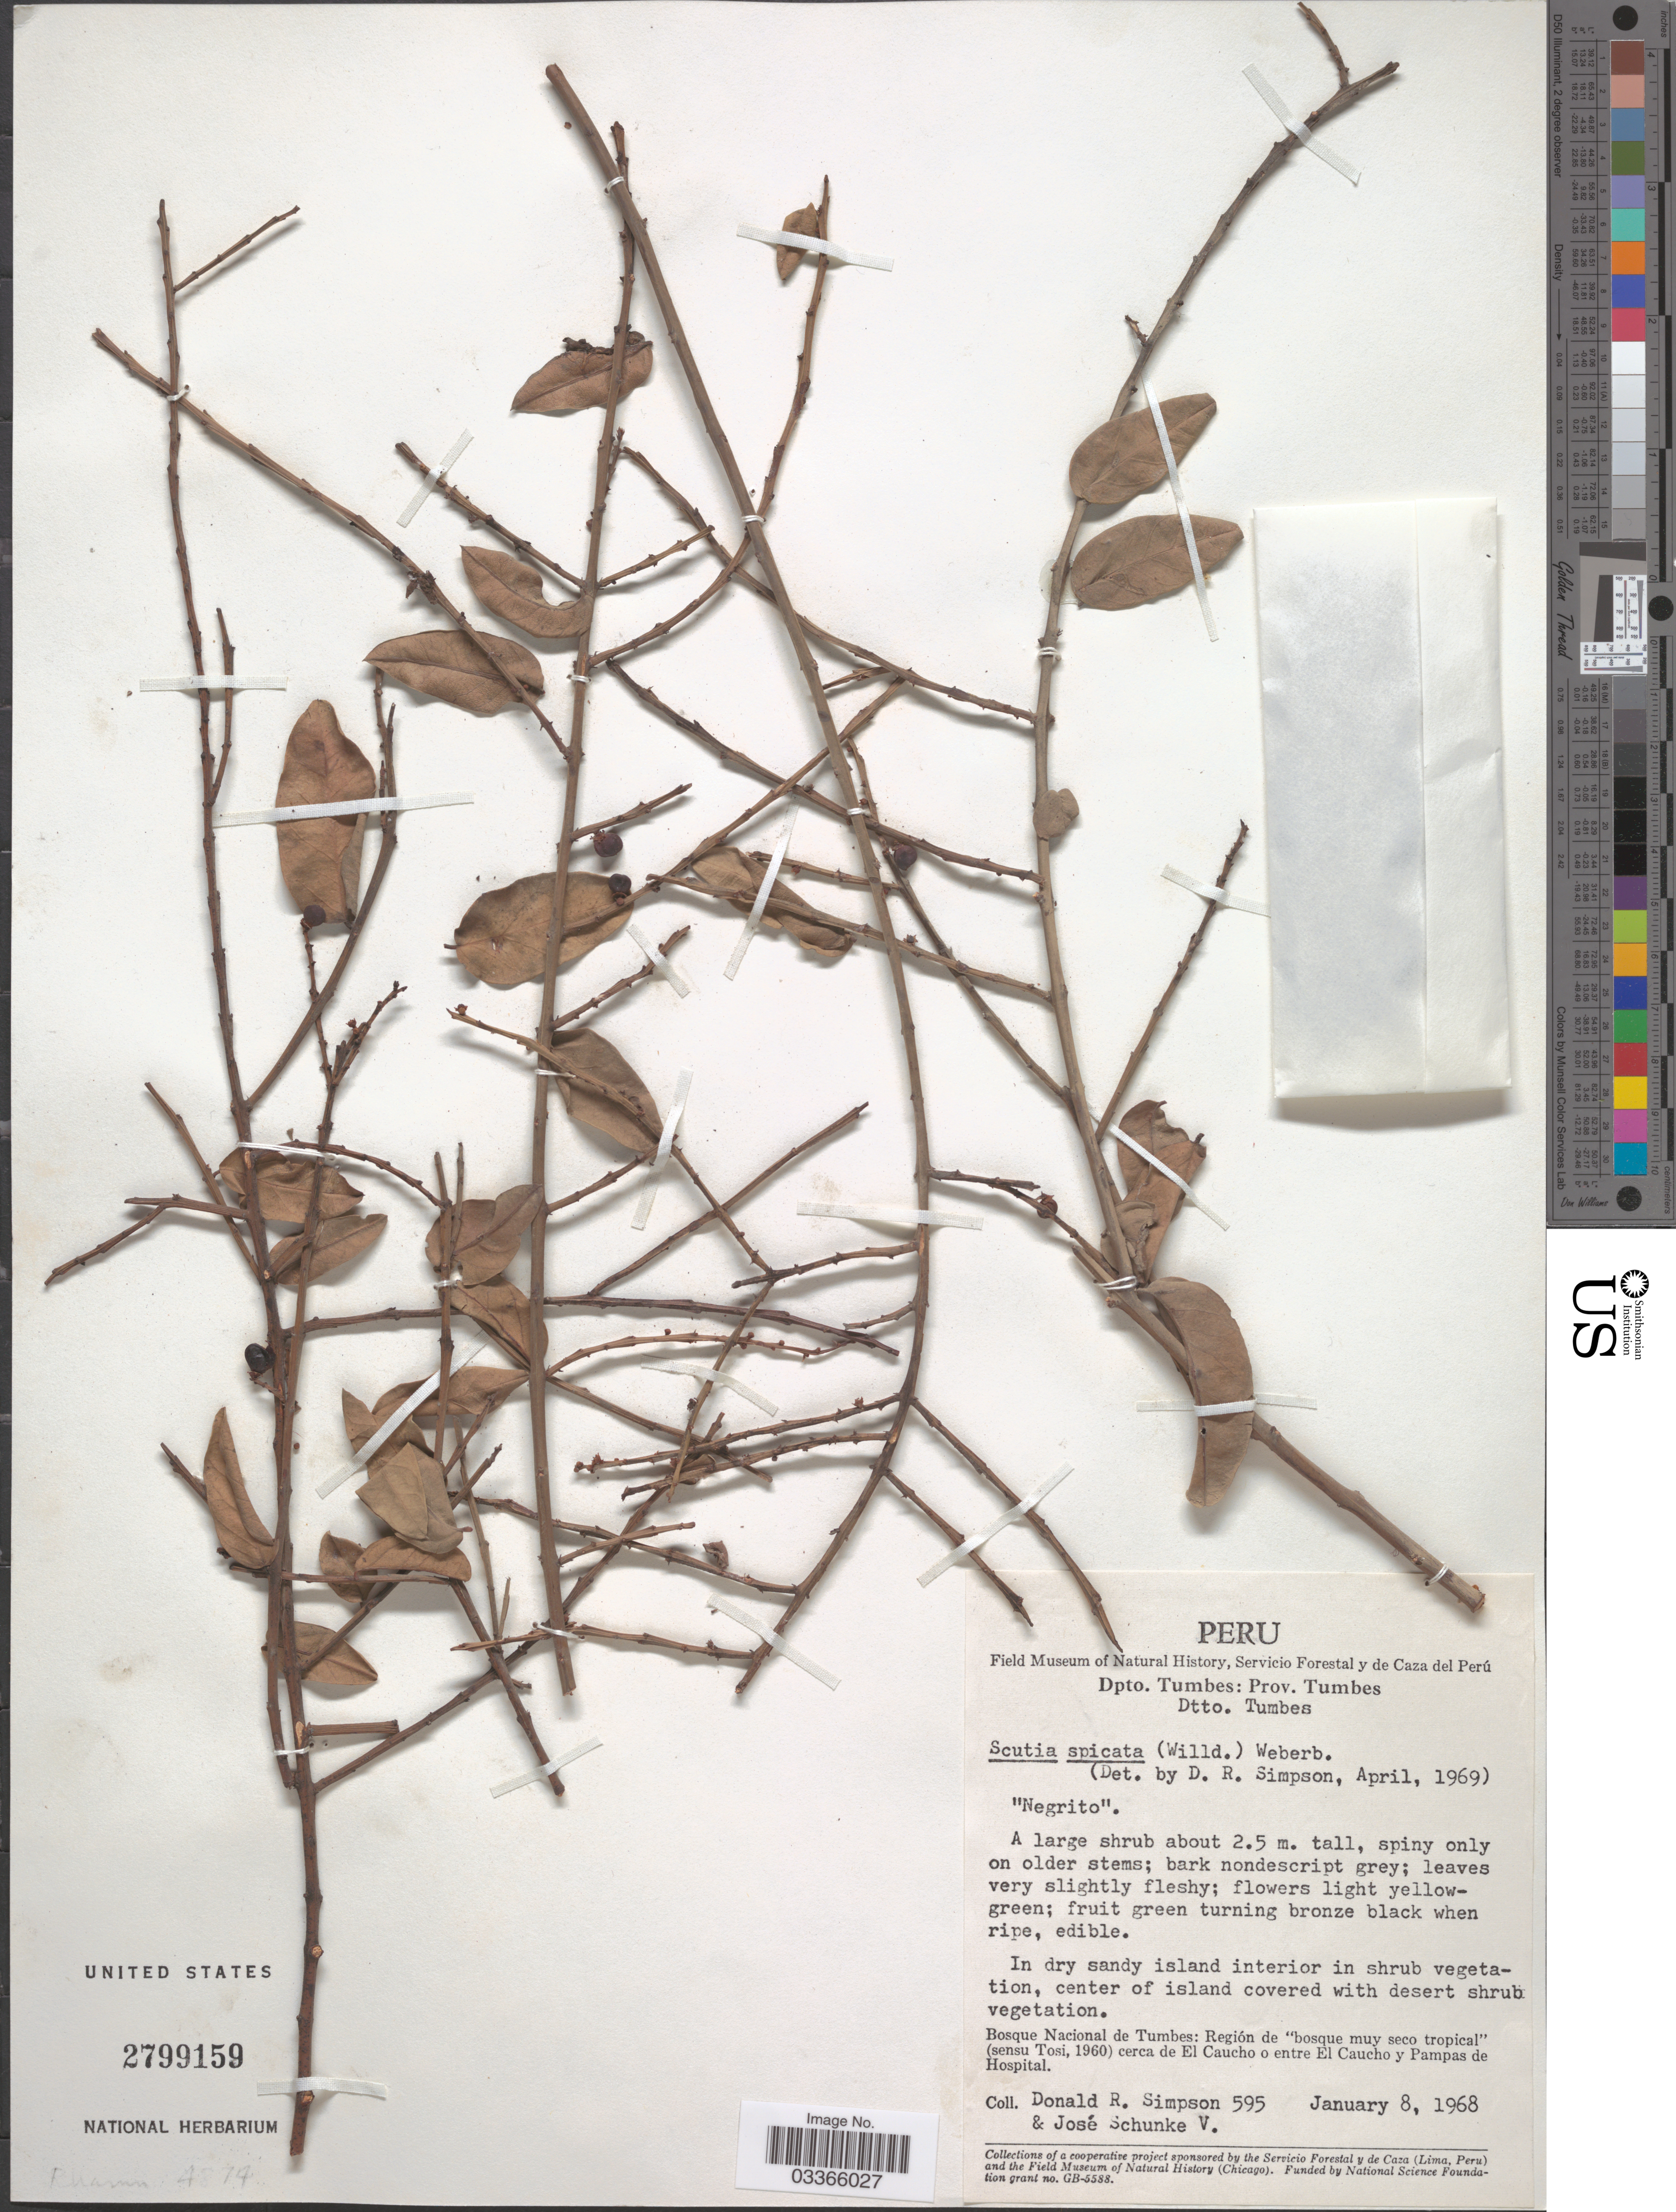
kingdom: Plantae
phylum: Tracheophyta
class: Magnoliopsida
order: Rosales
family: Rhamnaceae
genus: Scutia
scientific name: Scutia spicata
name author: (Humb. & Bonpl. ex Willd.) Weberb.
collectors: D. R. Simpson & J. Schunke Vigo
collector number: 595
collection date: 1968-01-08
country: Peru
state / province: Tumbes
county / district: Tumbes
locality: Dpto. Tumbes: Prov. Tumbes, Dtto. Tumbes, Bosque Nacional de Tumbes: Región de "bosque muy seco tropical" (sensu Tosi, 1960) cerca de El Caucho o entre El Caucho y Pampas de Hospital.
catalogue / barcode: US 2799159